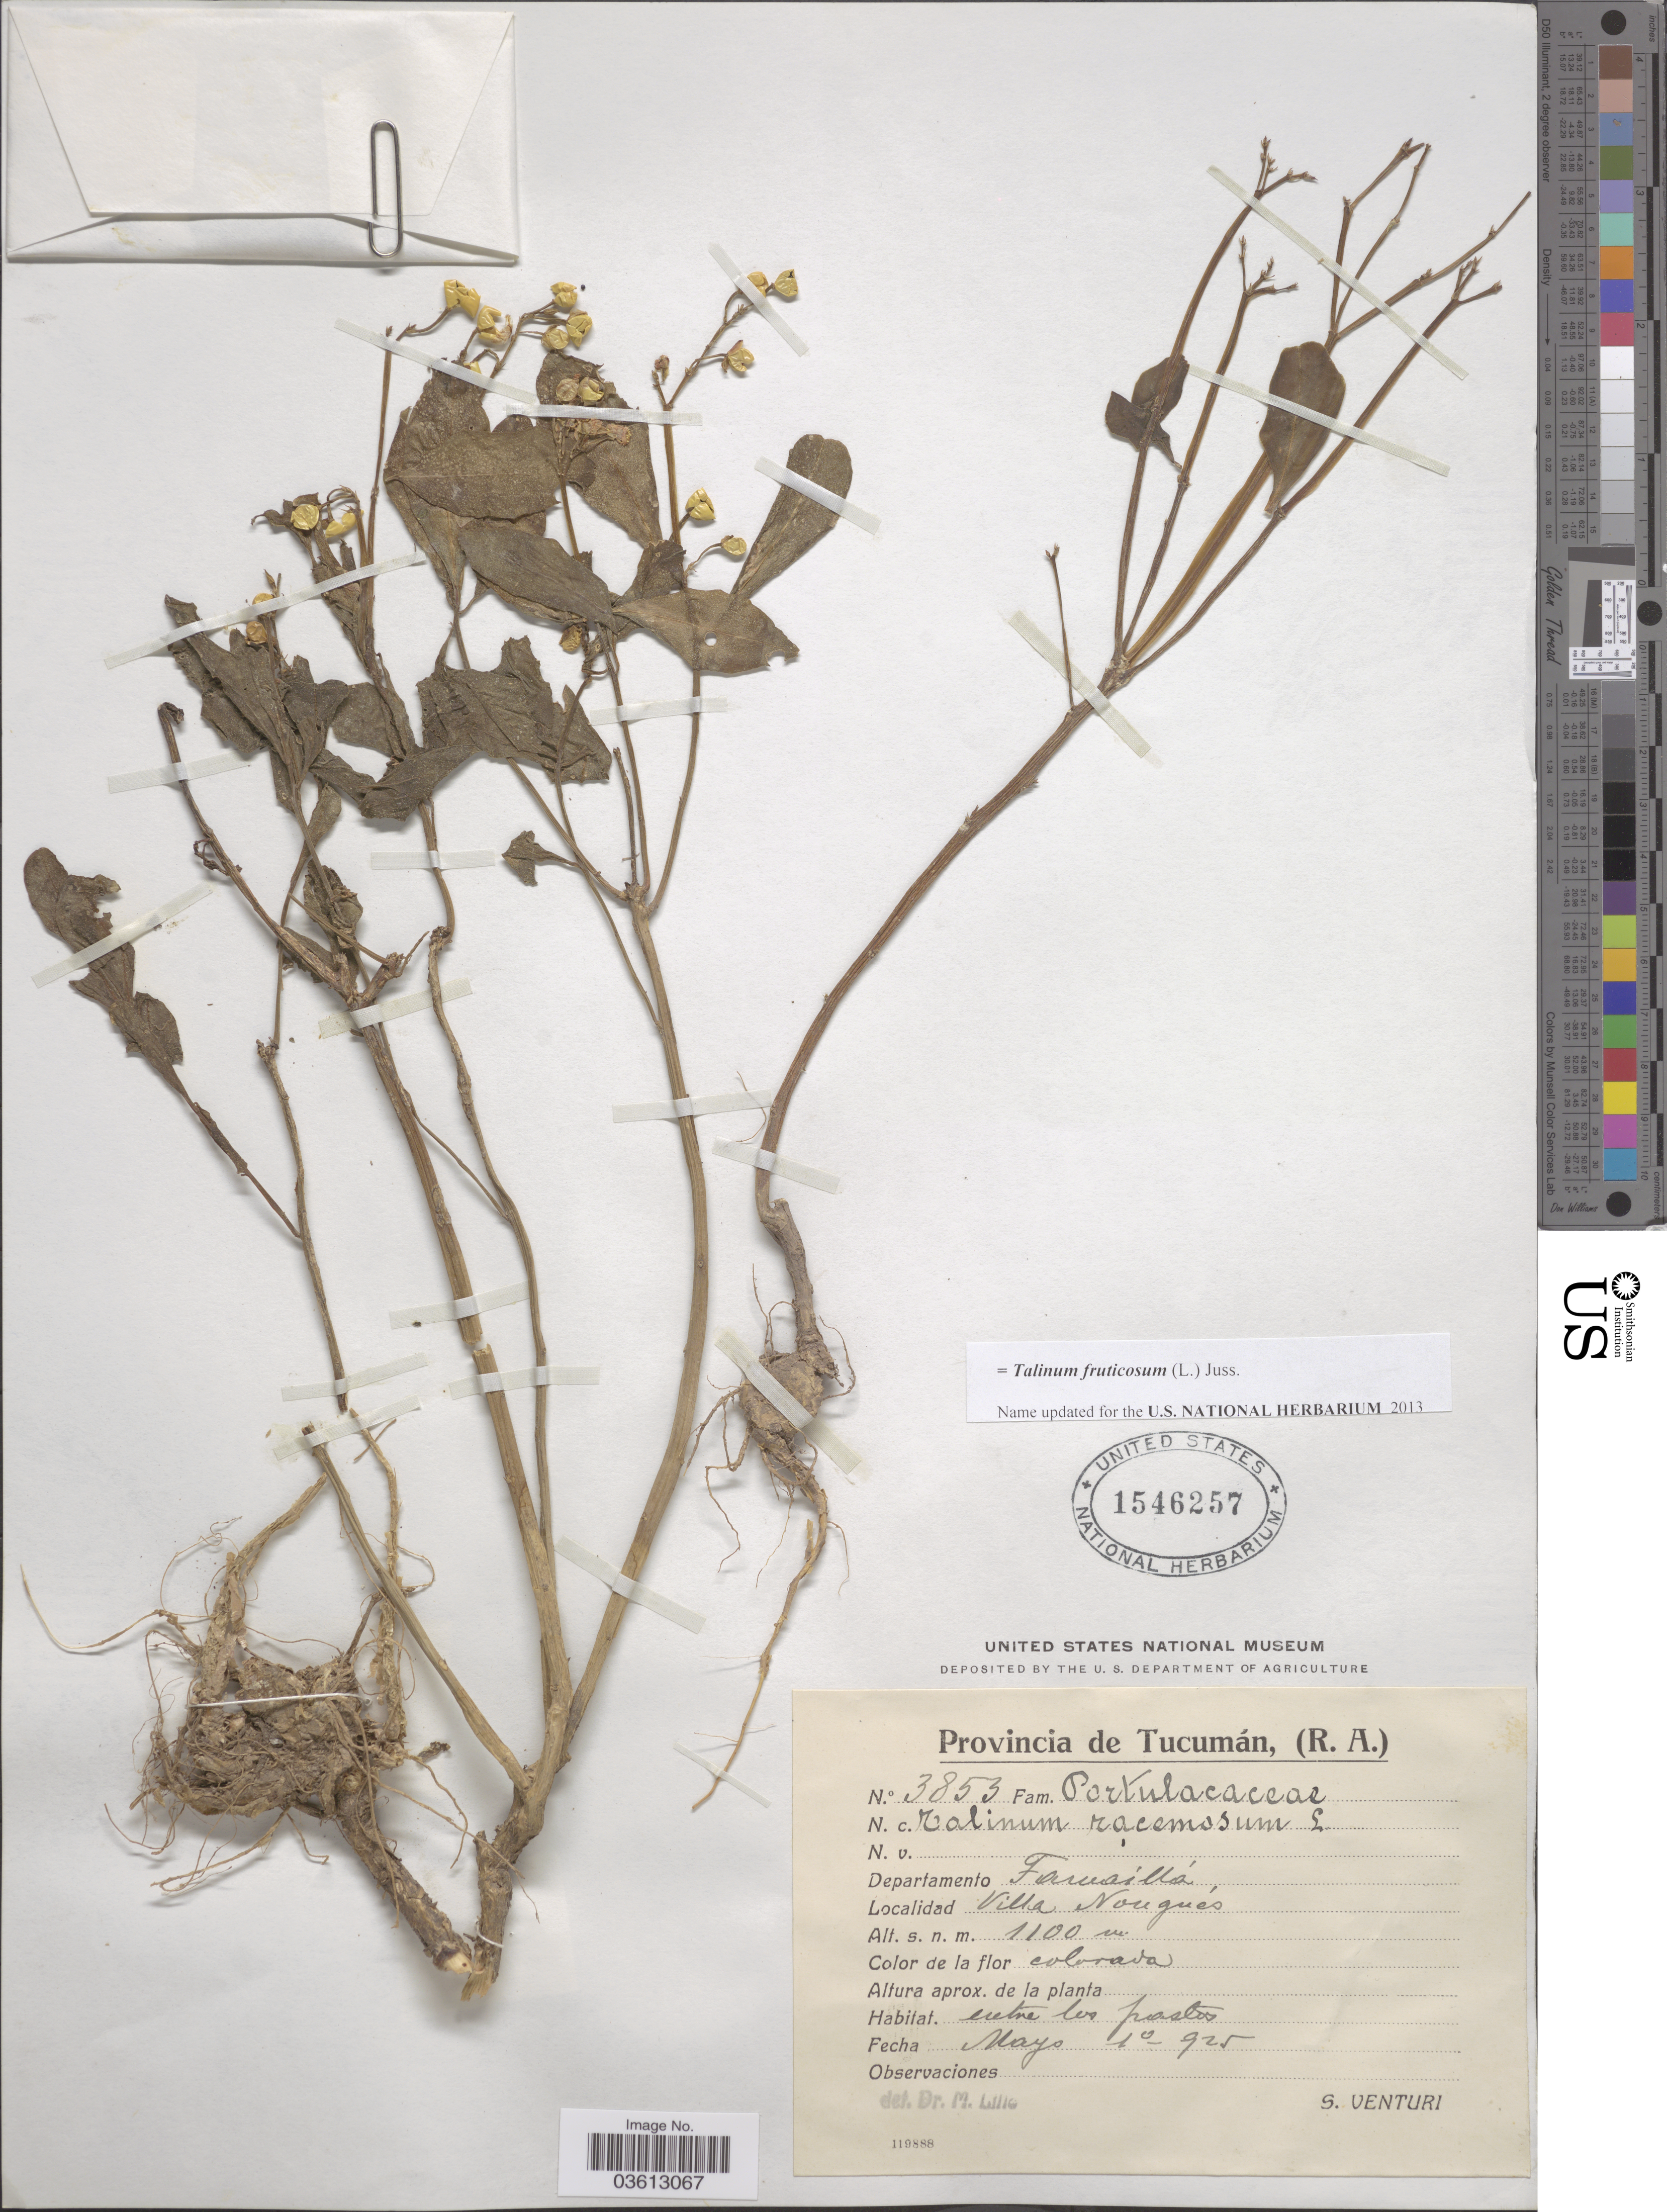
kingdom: Plantae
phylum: Tracheophyta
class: Magnoliopsida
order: Caryophyllales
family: Talinaceae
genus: Talinum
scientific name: Talinum fruticosum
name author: (L.) Juss.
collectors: S. Venturi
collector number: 3853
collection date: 1925-05-01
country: Argentina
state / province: Tucuman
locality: Departamento Famaillá. Villa Nougués.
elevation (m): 1100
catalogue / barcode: US 1546257